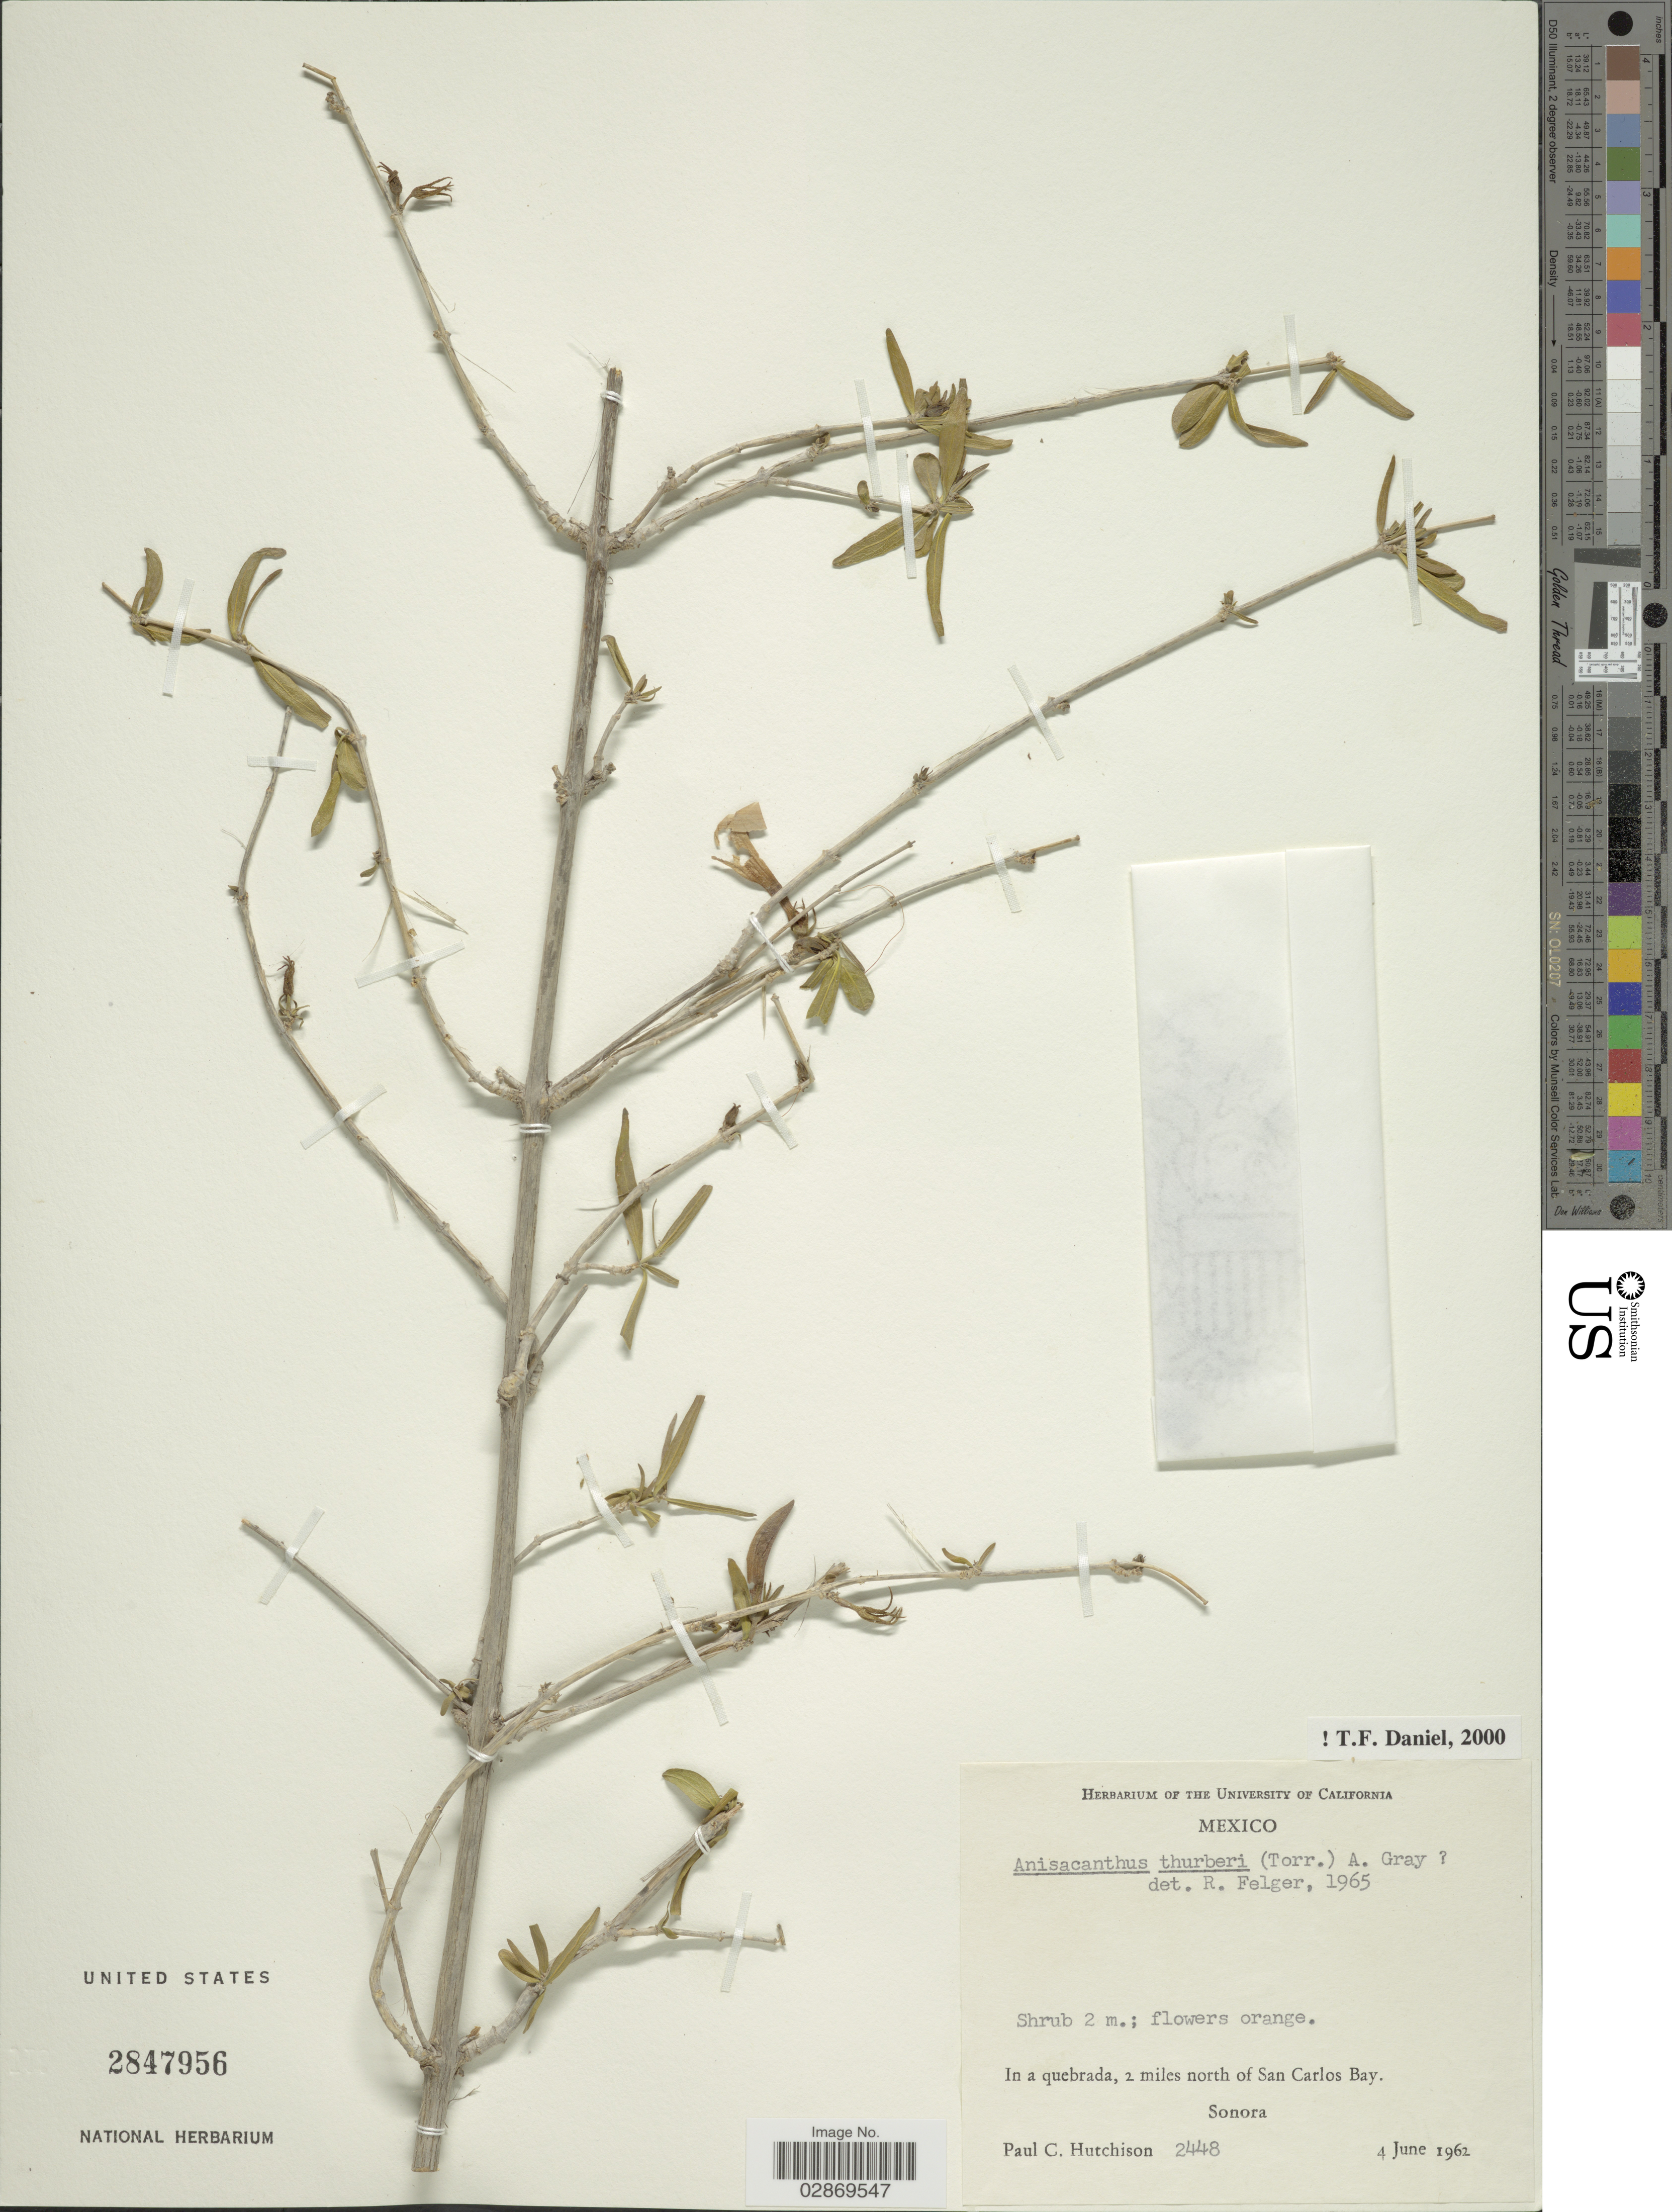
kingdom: Plantae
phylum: Tracheophyta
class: Magnoliopsida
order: Lamiales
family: Acanthaceae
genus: Anisacanthus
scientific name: Anisacanthus thurberi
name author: (Torr.) A. Gray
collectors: P. C. Hutchison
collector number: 2448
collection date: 1962-06-04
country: Mexico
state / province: Sonora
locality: In a quebrada, 2 miles north of San Carlos Bay.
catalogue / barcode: US 2847956